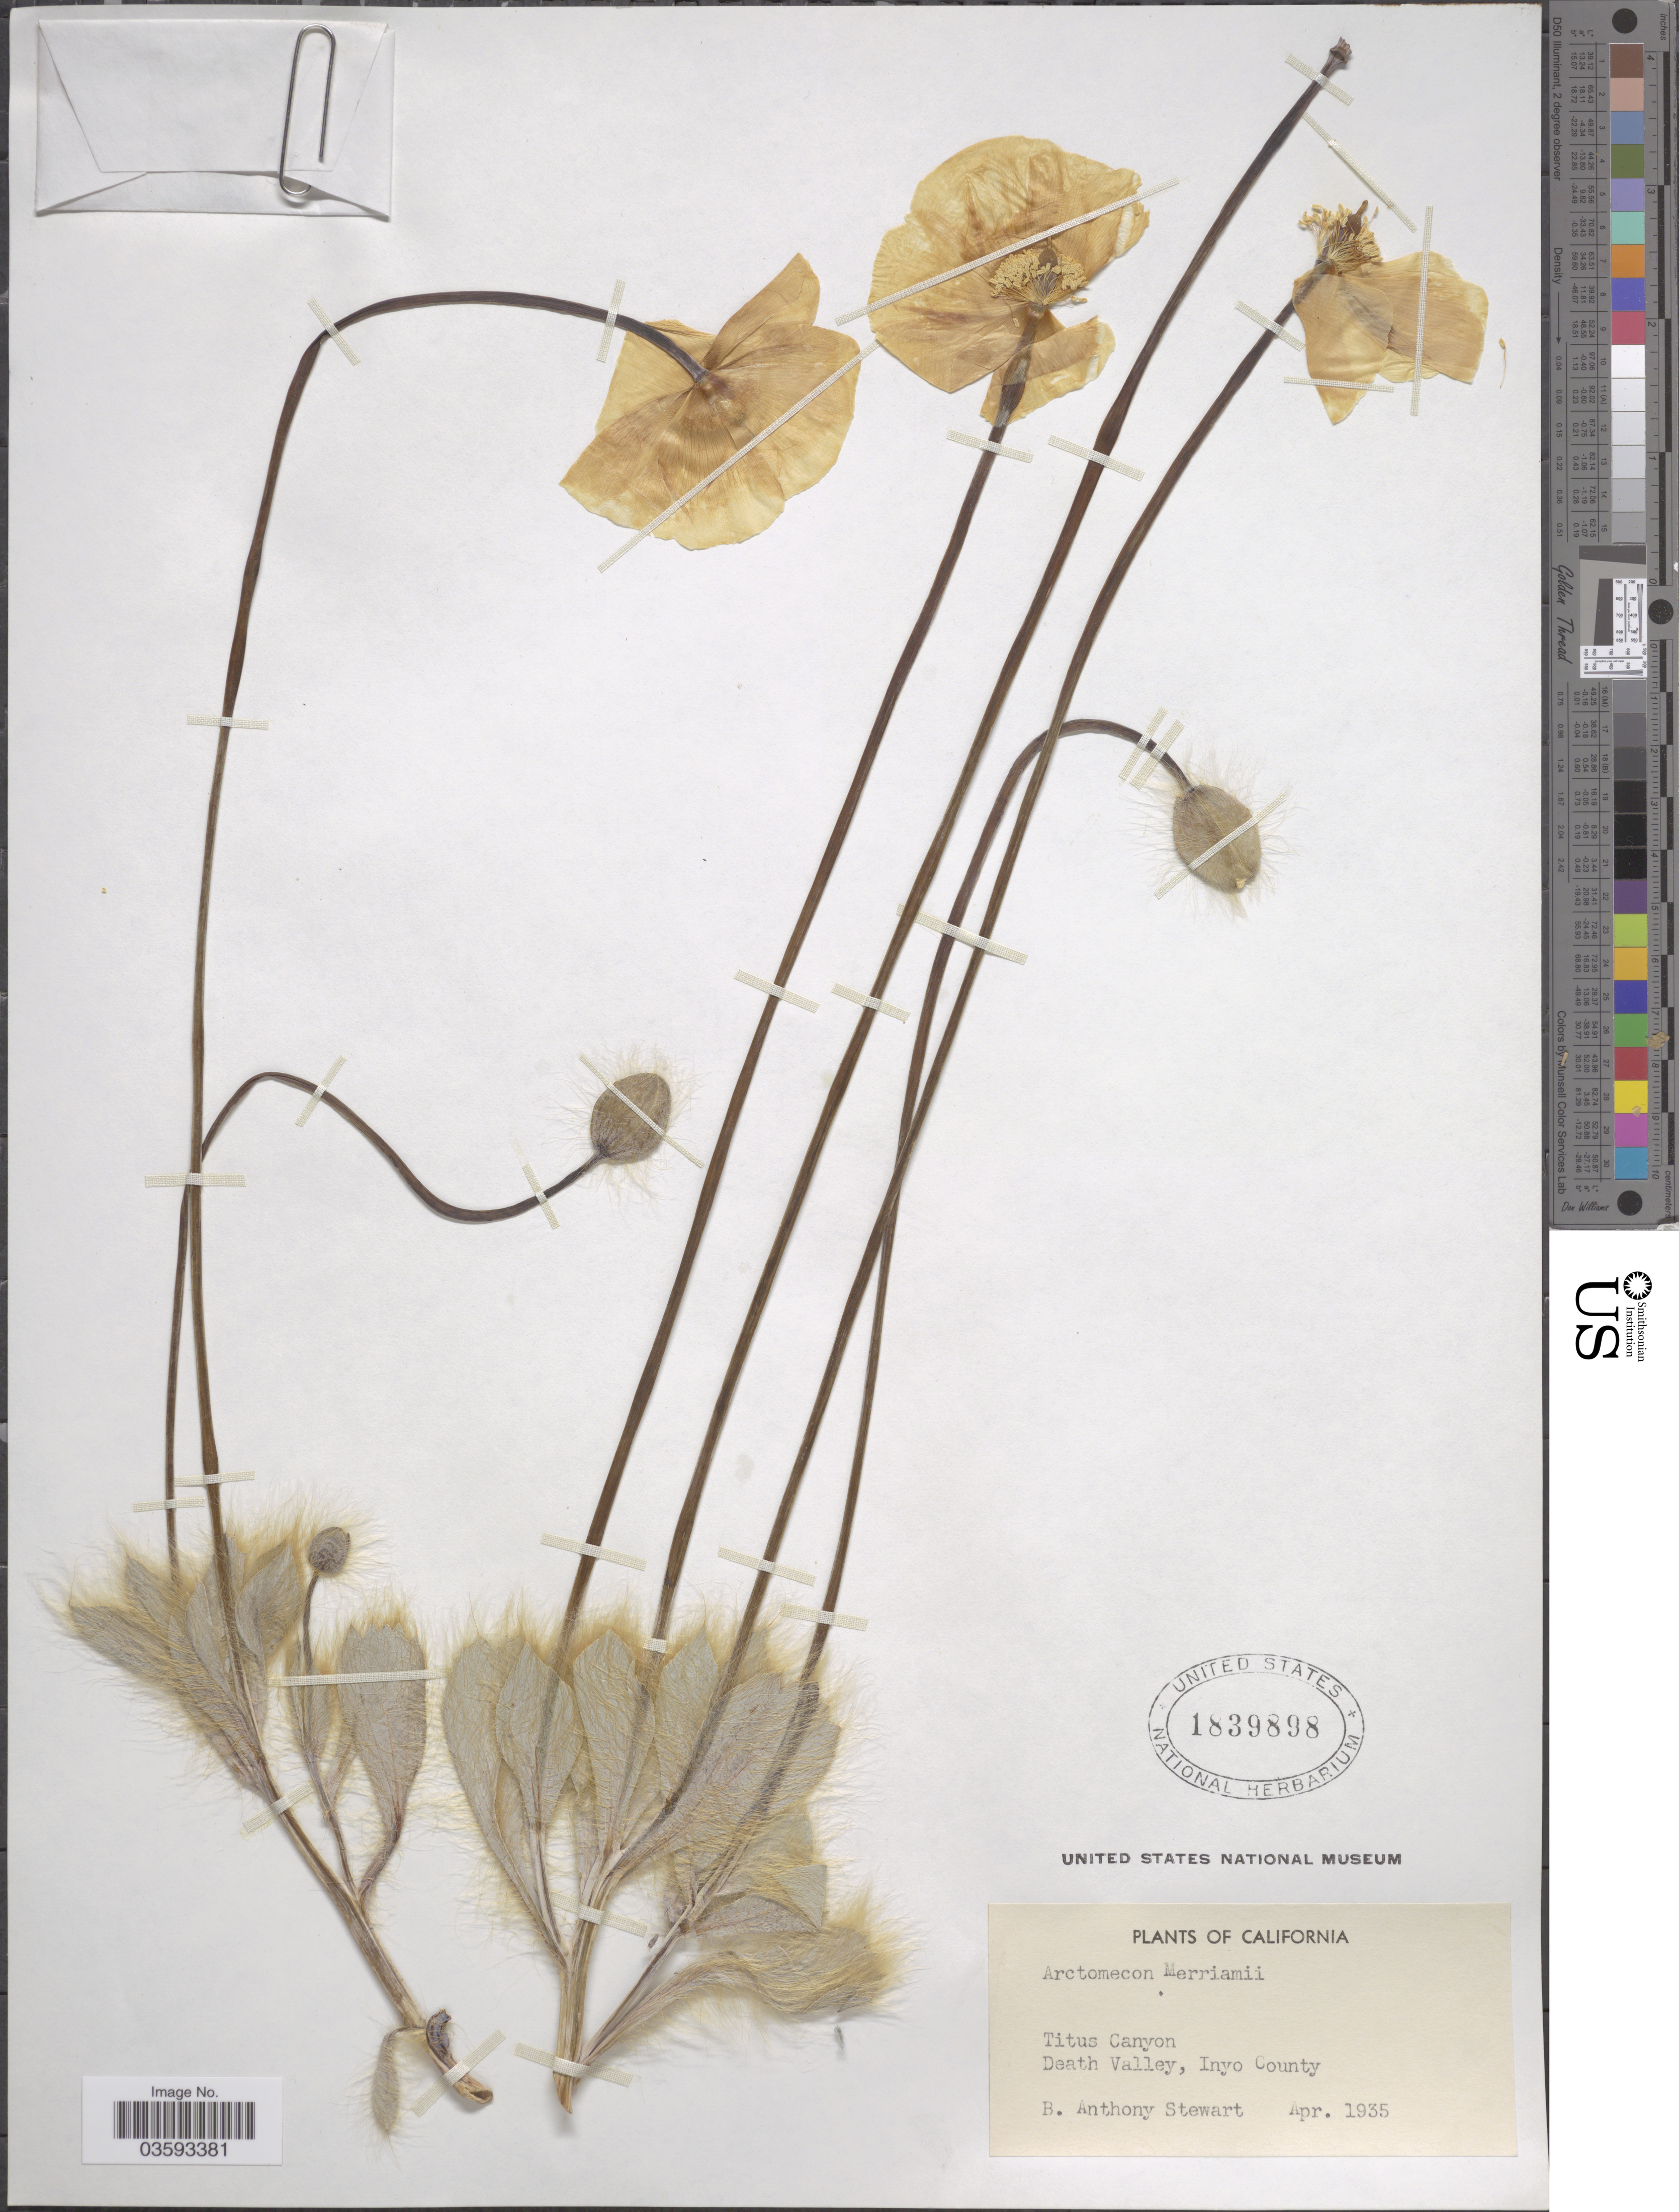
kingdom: Plantae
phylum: Tracheophyta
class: Magnoliopsida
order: Ranunculales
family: Papaveraceae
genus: Arctomecon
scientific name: Arctomecon merriamii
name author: Coville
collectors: B. Stewart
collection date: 1935-04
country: United States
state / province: California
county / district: Inyo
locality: Titus Canyon. Death Valley, Inyo County.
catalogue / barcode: US 1839898